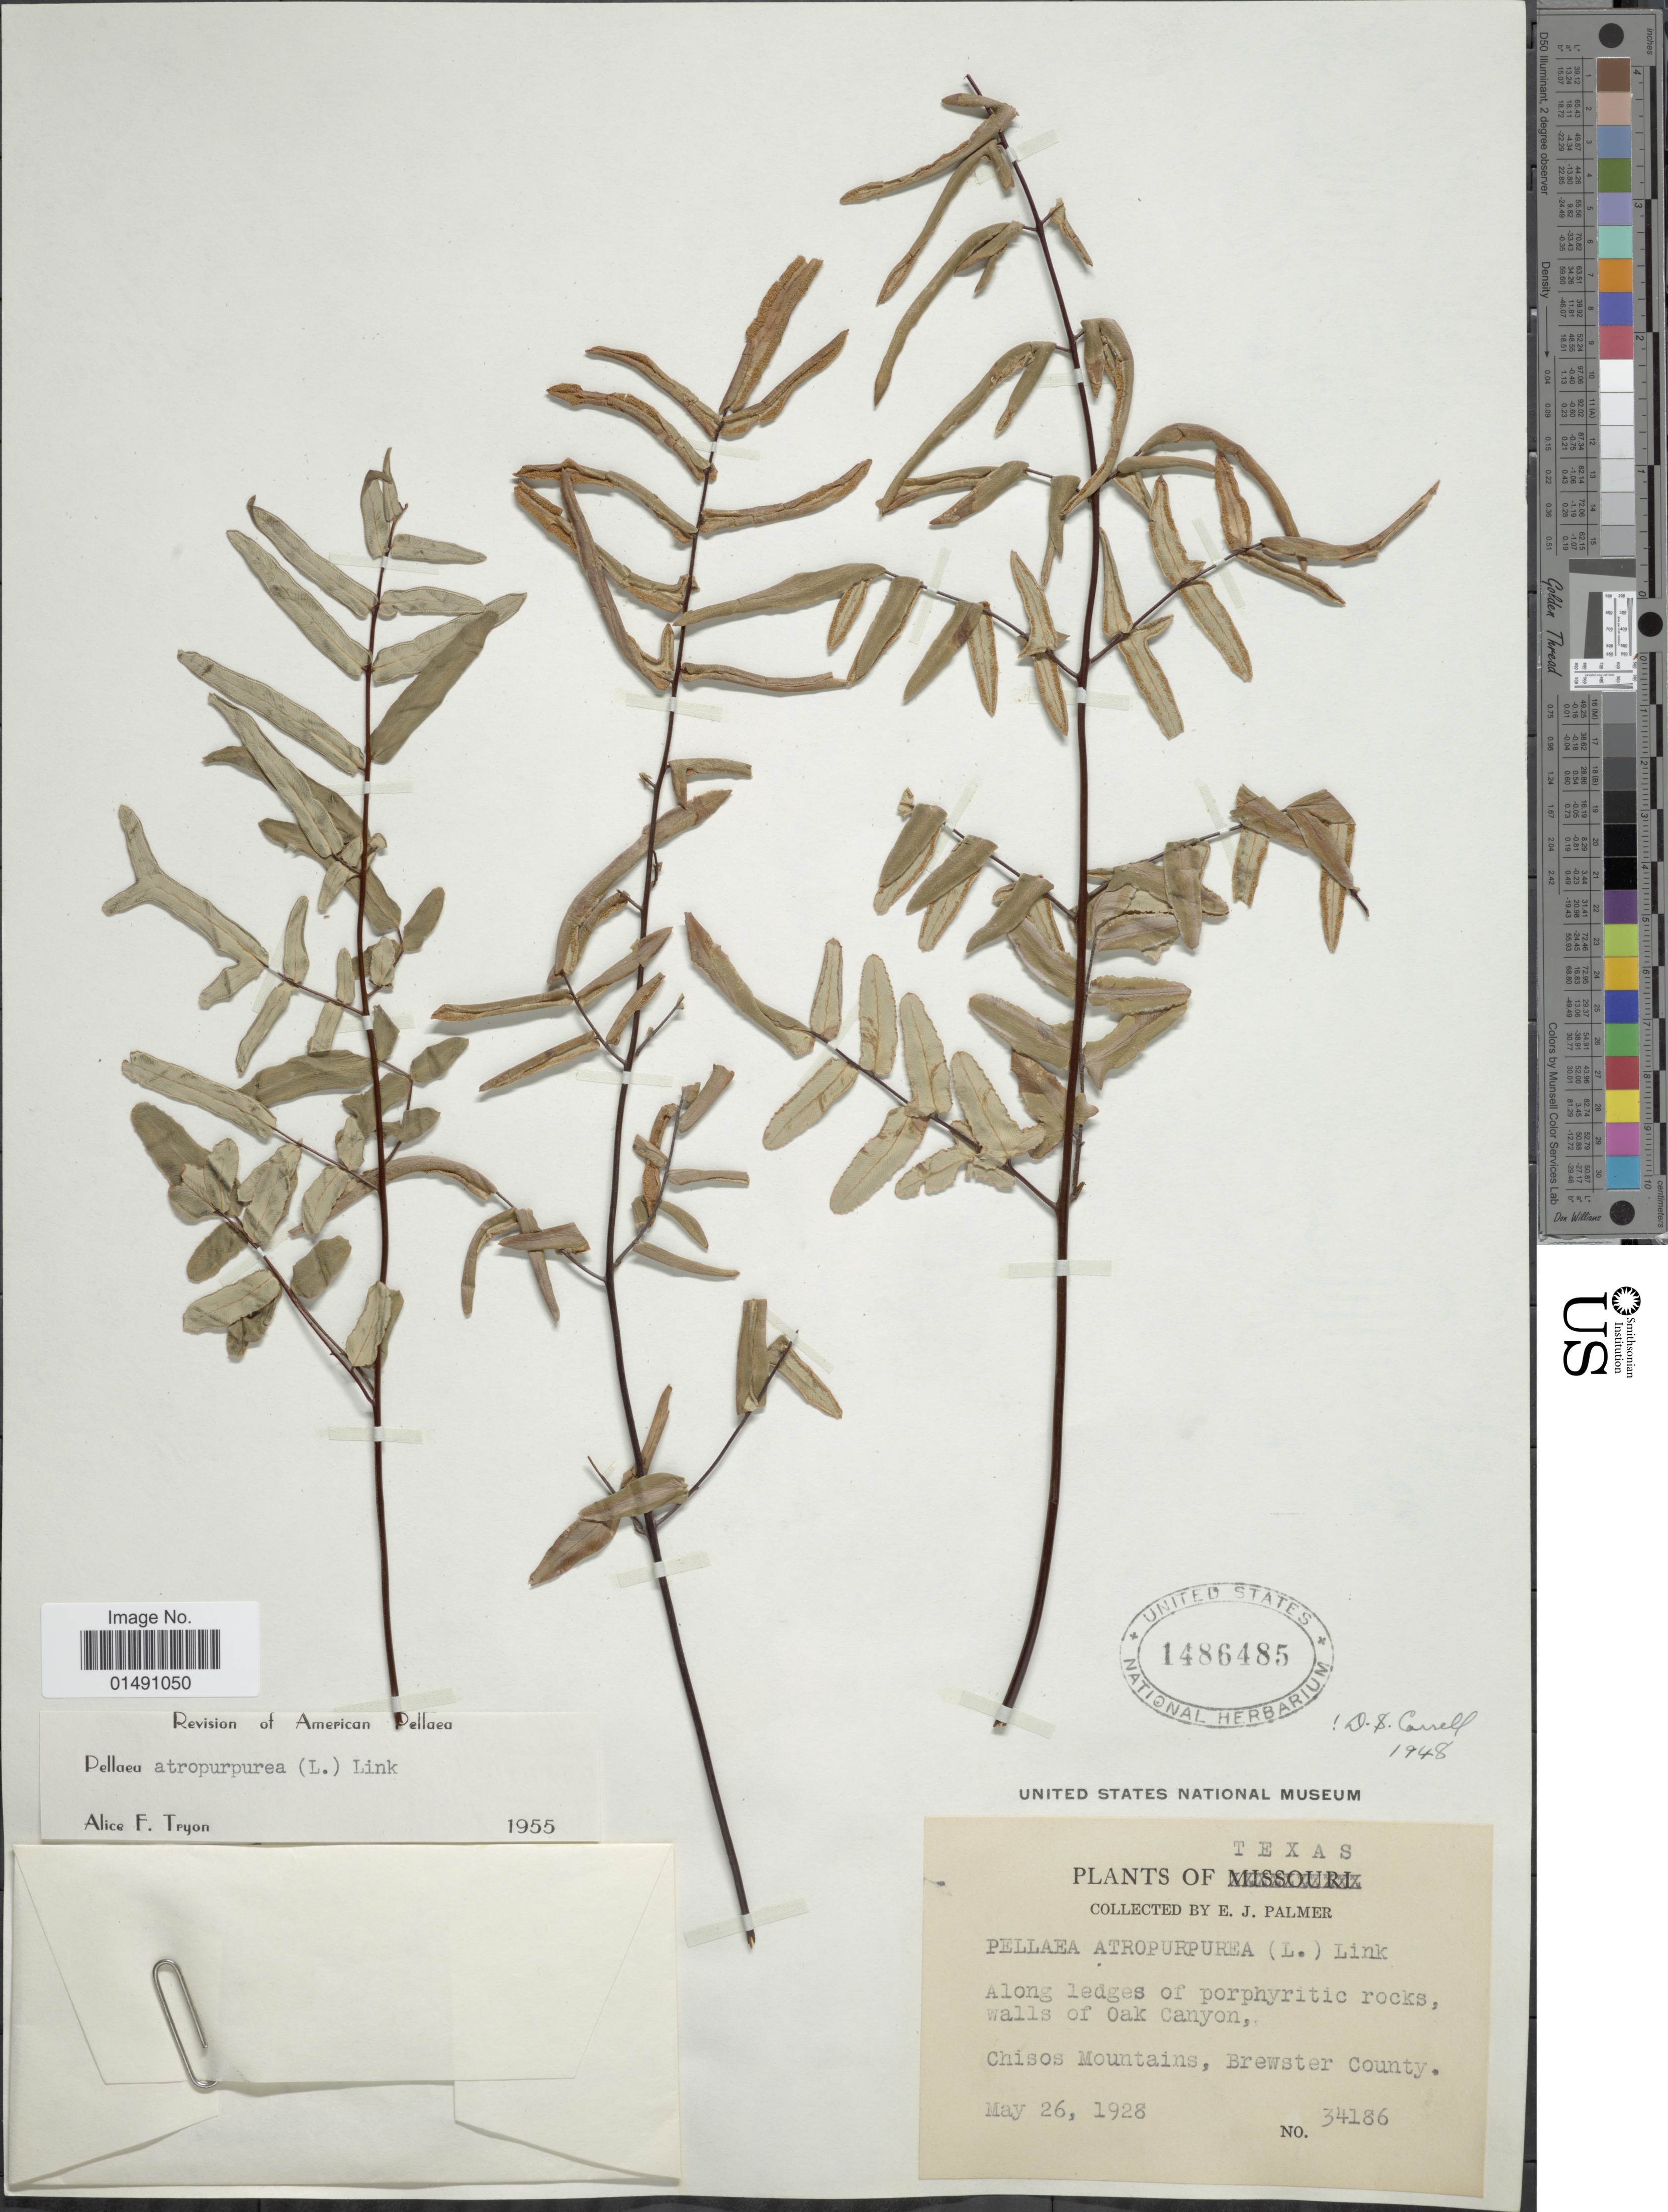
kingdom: Plantae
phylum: Tracheophyta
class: Polypodiopsida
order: Polypodiales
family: Pteridaceae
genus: Pellaea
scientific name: Pellaea atropurpurea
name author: (L.) Link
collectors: E. J. Palmer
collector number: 34186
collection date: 1928-05-26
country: United States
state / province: Texas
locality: Along ledges of portphytiric rocks, walls of Oak Canyon, Chisos Mountains, Brewster County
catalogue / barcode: US 1486485